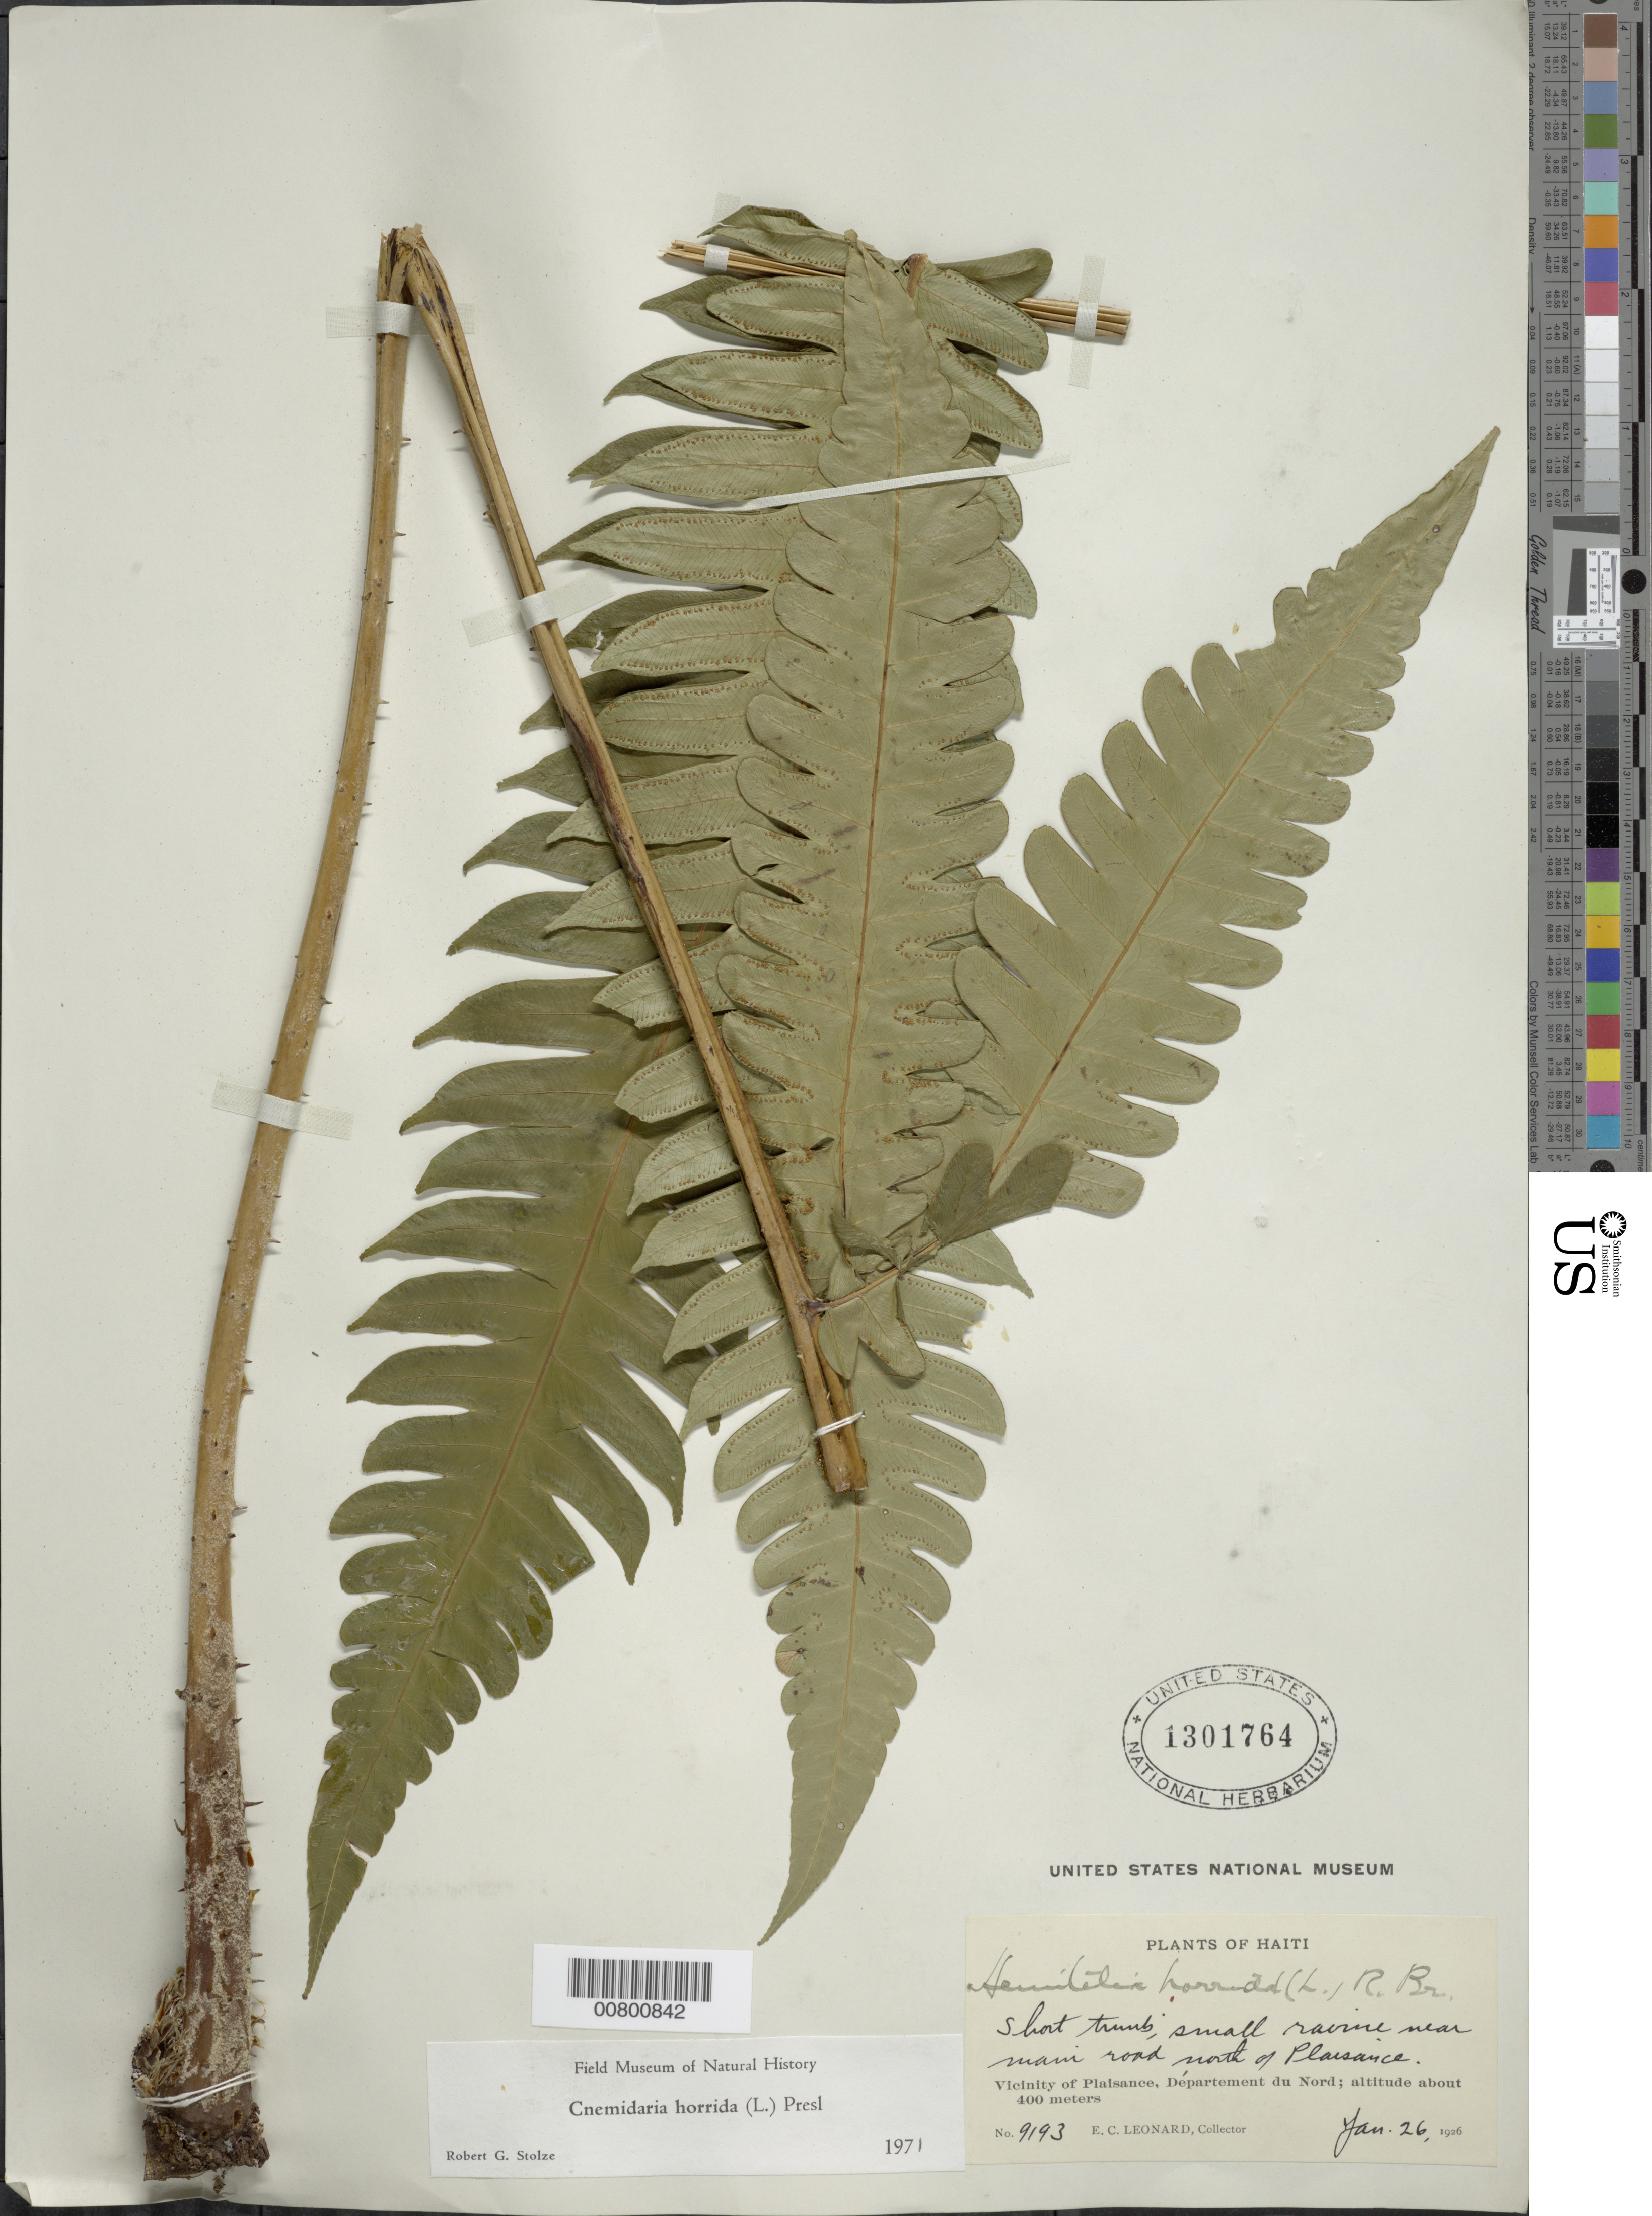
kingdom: Plantae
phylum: Tracheophyta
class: Polypodiopsida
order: Cyatheales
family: Cyatheaceae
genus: Cyathea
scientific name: Cyathea horrida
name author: (L.) Sm.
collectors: E. C. Leonard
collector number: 9193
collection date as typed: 26 Jan 1926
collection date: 1926-01-26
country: Haiti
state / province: Nord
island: Hispaniola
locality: Plaisance, N of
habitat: Small ravine near main road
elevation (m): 400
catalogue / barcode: US 1301764